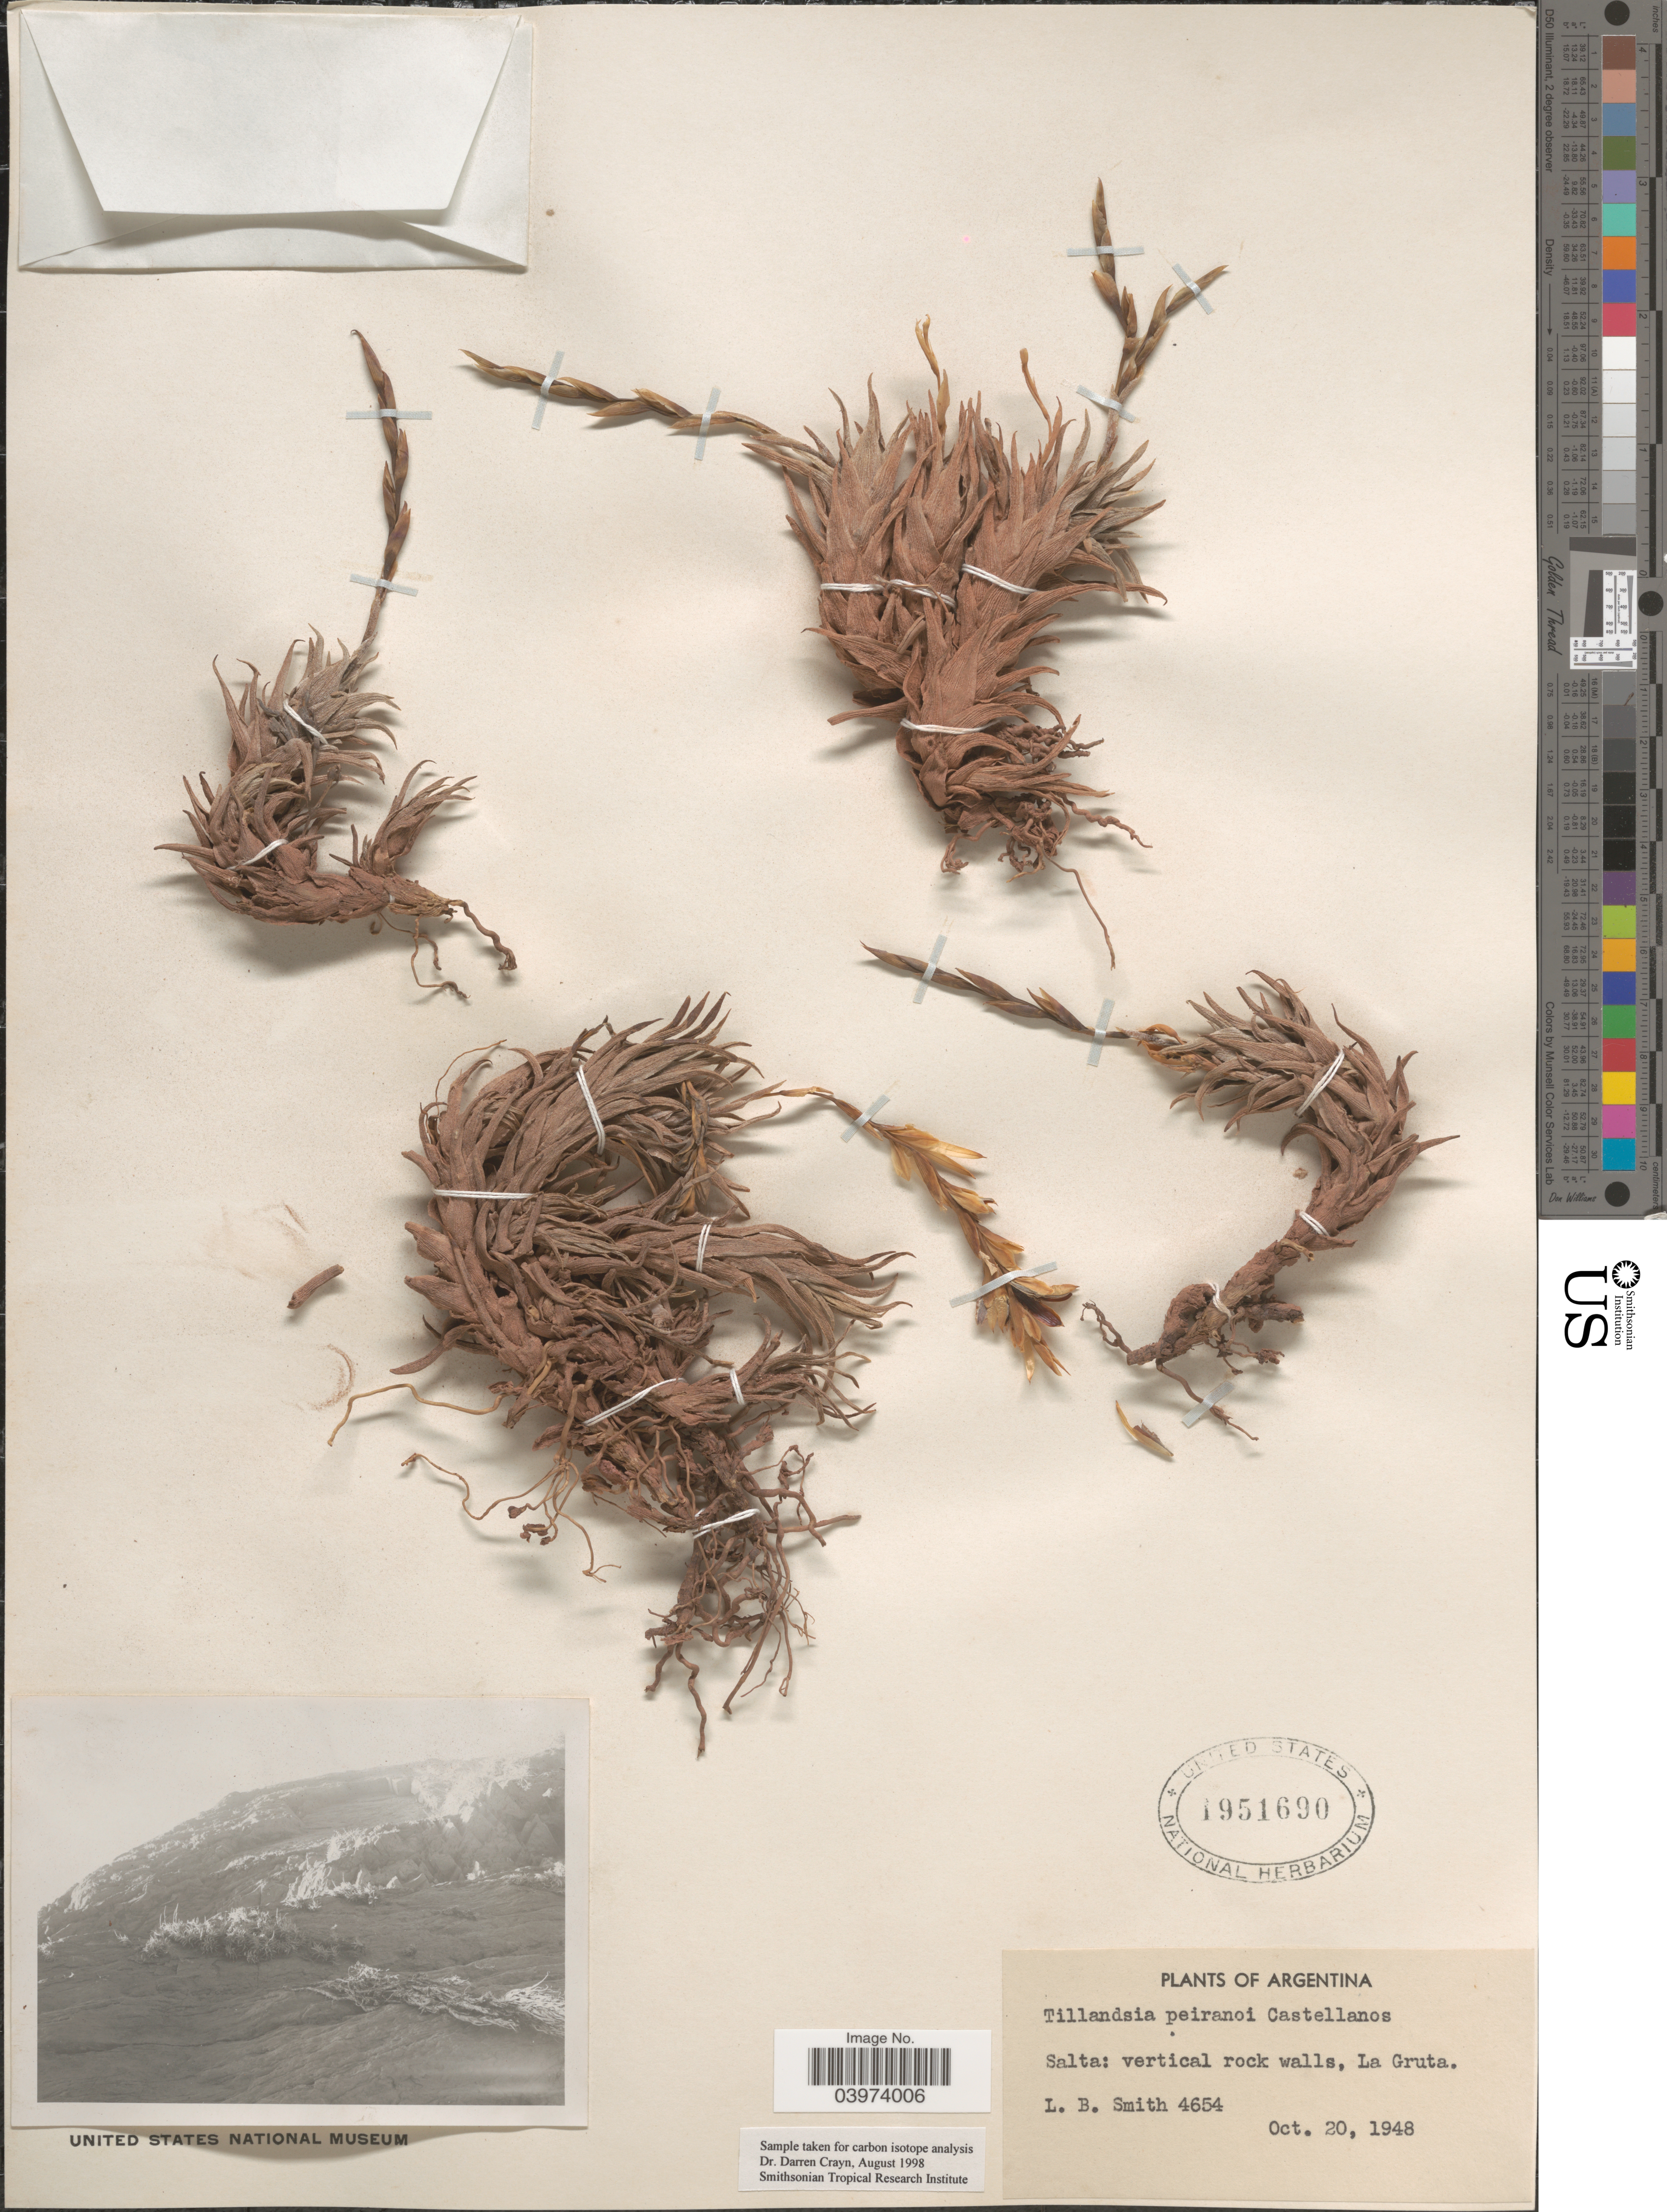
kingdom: Plantae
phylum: Tracheophyta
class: Liliopsida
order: Poales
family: Bromeliaceae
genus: Tillandsia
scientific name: Tillandsia peiranoi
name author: A. Cast.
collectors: L. Smith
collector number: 4654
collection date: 1948-10-20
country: Argentina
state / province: Salta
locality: Vertical rock walls, La Gruta.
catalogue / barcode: US 1951690